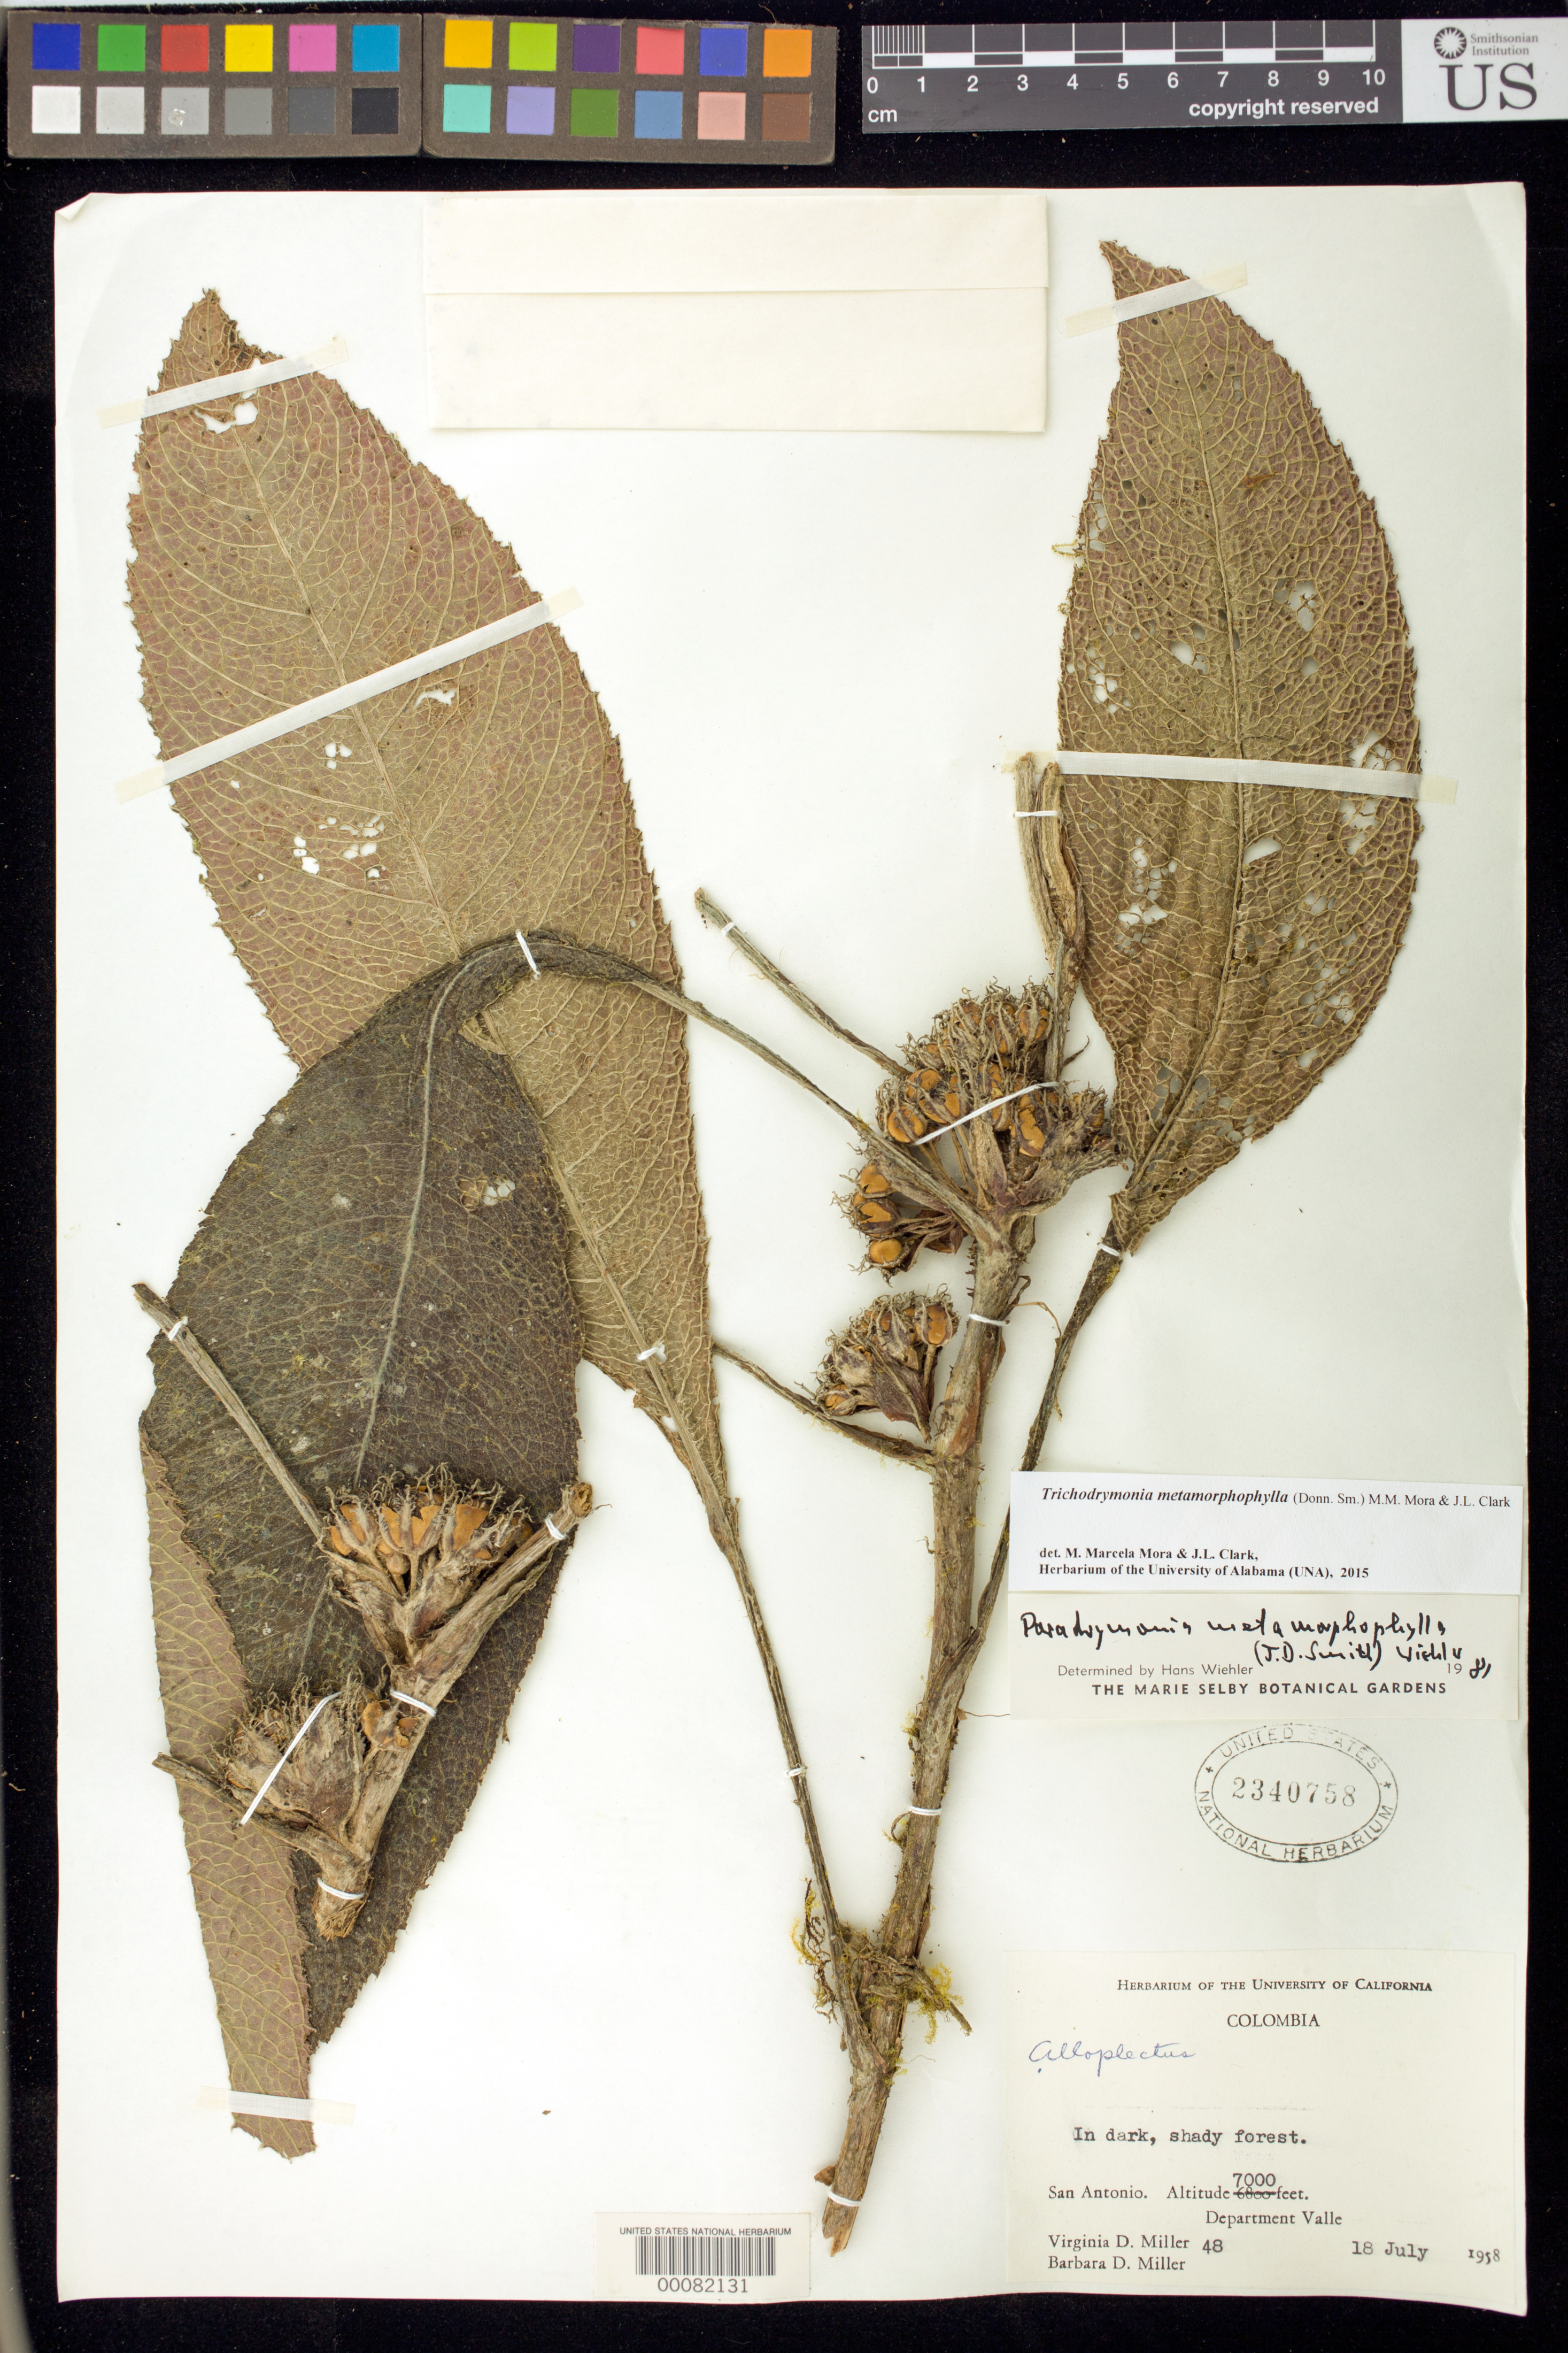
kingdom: Plantae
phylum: Tracheophyta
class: Magnoliopsida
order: Lamiales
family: Gesneriaceae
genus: Trichodrymonia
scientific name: Trichodrymonia metamorphophylla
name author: (Donn. Sm.) M.M. Mora & J.L. Clark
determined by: Mora, M. M.; Clark, J. L.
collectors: V. D. Miller & B. D. Miller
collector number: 48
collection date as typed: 18 Jul 1958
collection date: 1958-07-18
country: Colombia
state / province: Valle del Cauca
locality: San Antonio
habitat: In dark, shady forest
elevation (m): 2134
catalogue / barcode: US 2340758